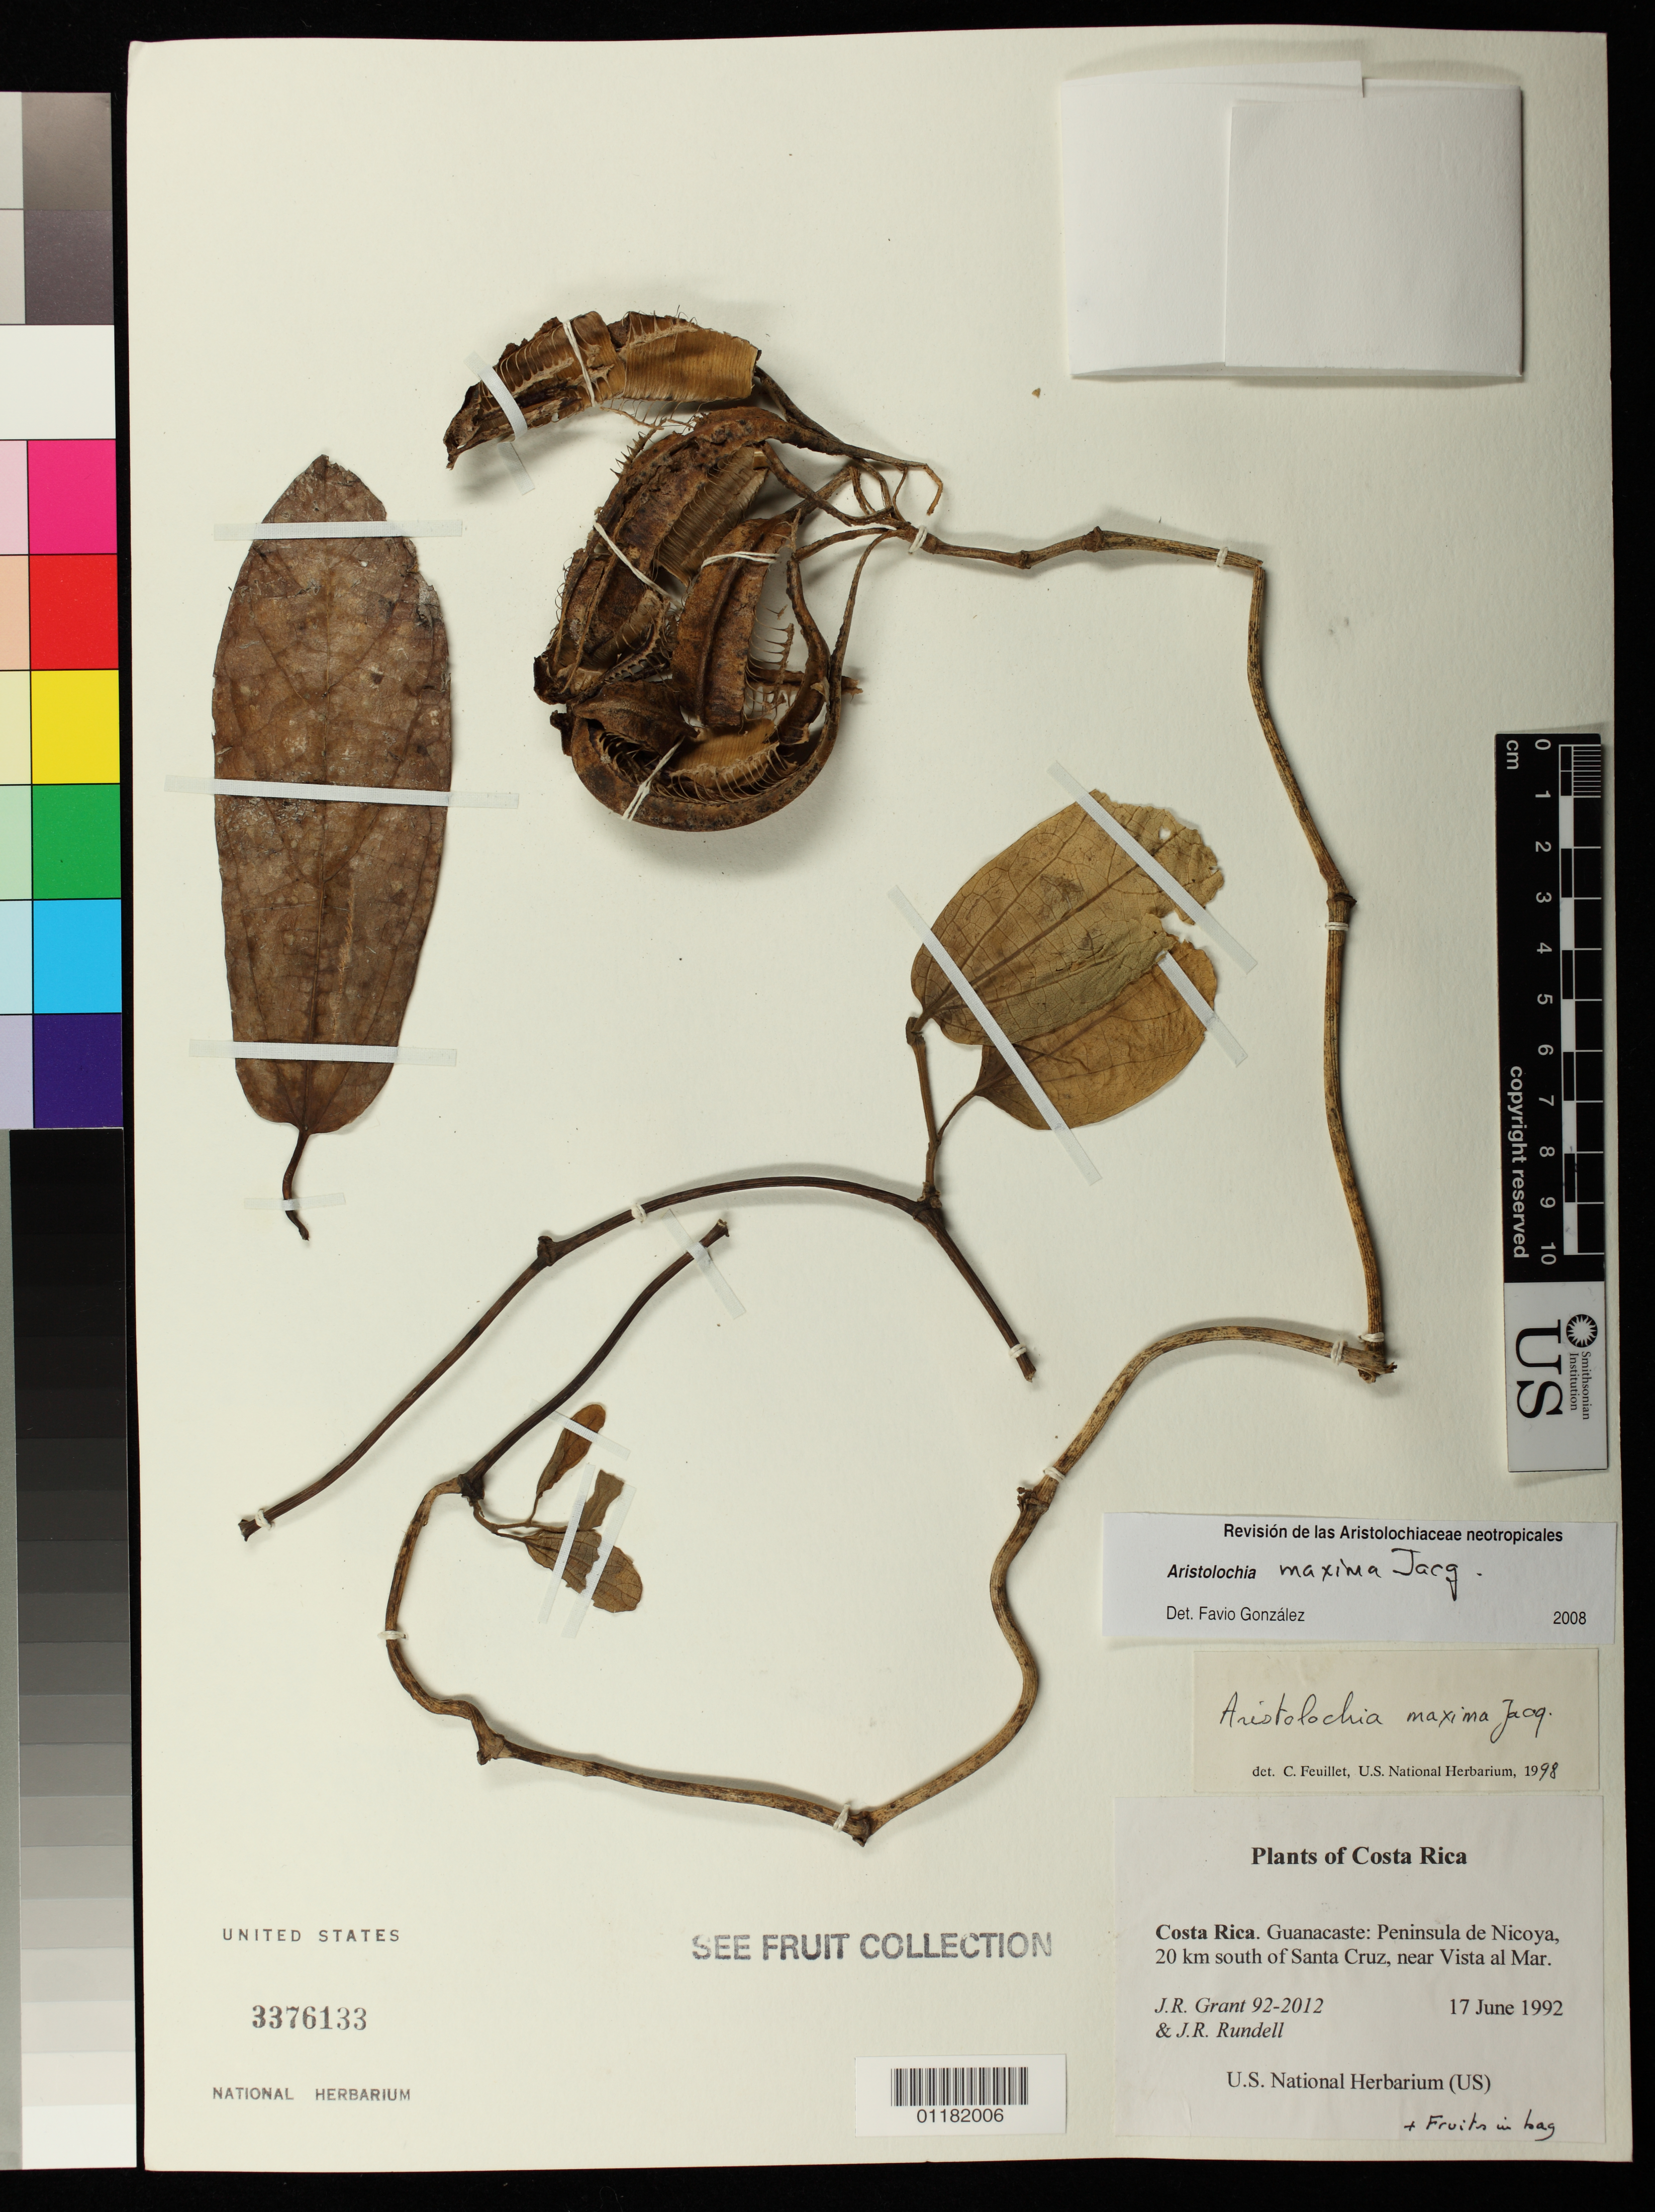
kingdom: Plantae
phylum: Tracheophyta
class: Magnoliopsida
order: Piperales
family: Aristolochiaceae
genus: Aristolochia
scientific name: Aristolochia maxima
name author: Jacq.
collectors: J. R. Grant & J. R. Rundell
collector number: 92-2012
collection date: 1992-06-17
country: Costa Rica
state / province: Guanacaste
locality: Guanacaste: Peninsula de Nicoya, 20 km south of Santa Cruz, near Vista al Mar.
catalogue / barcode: US 3376133